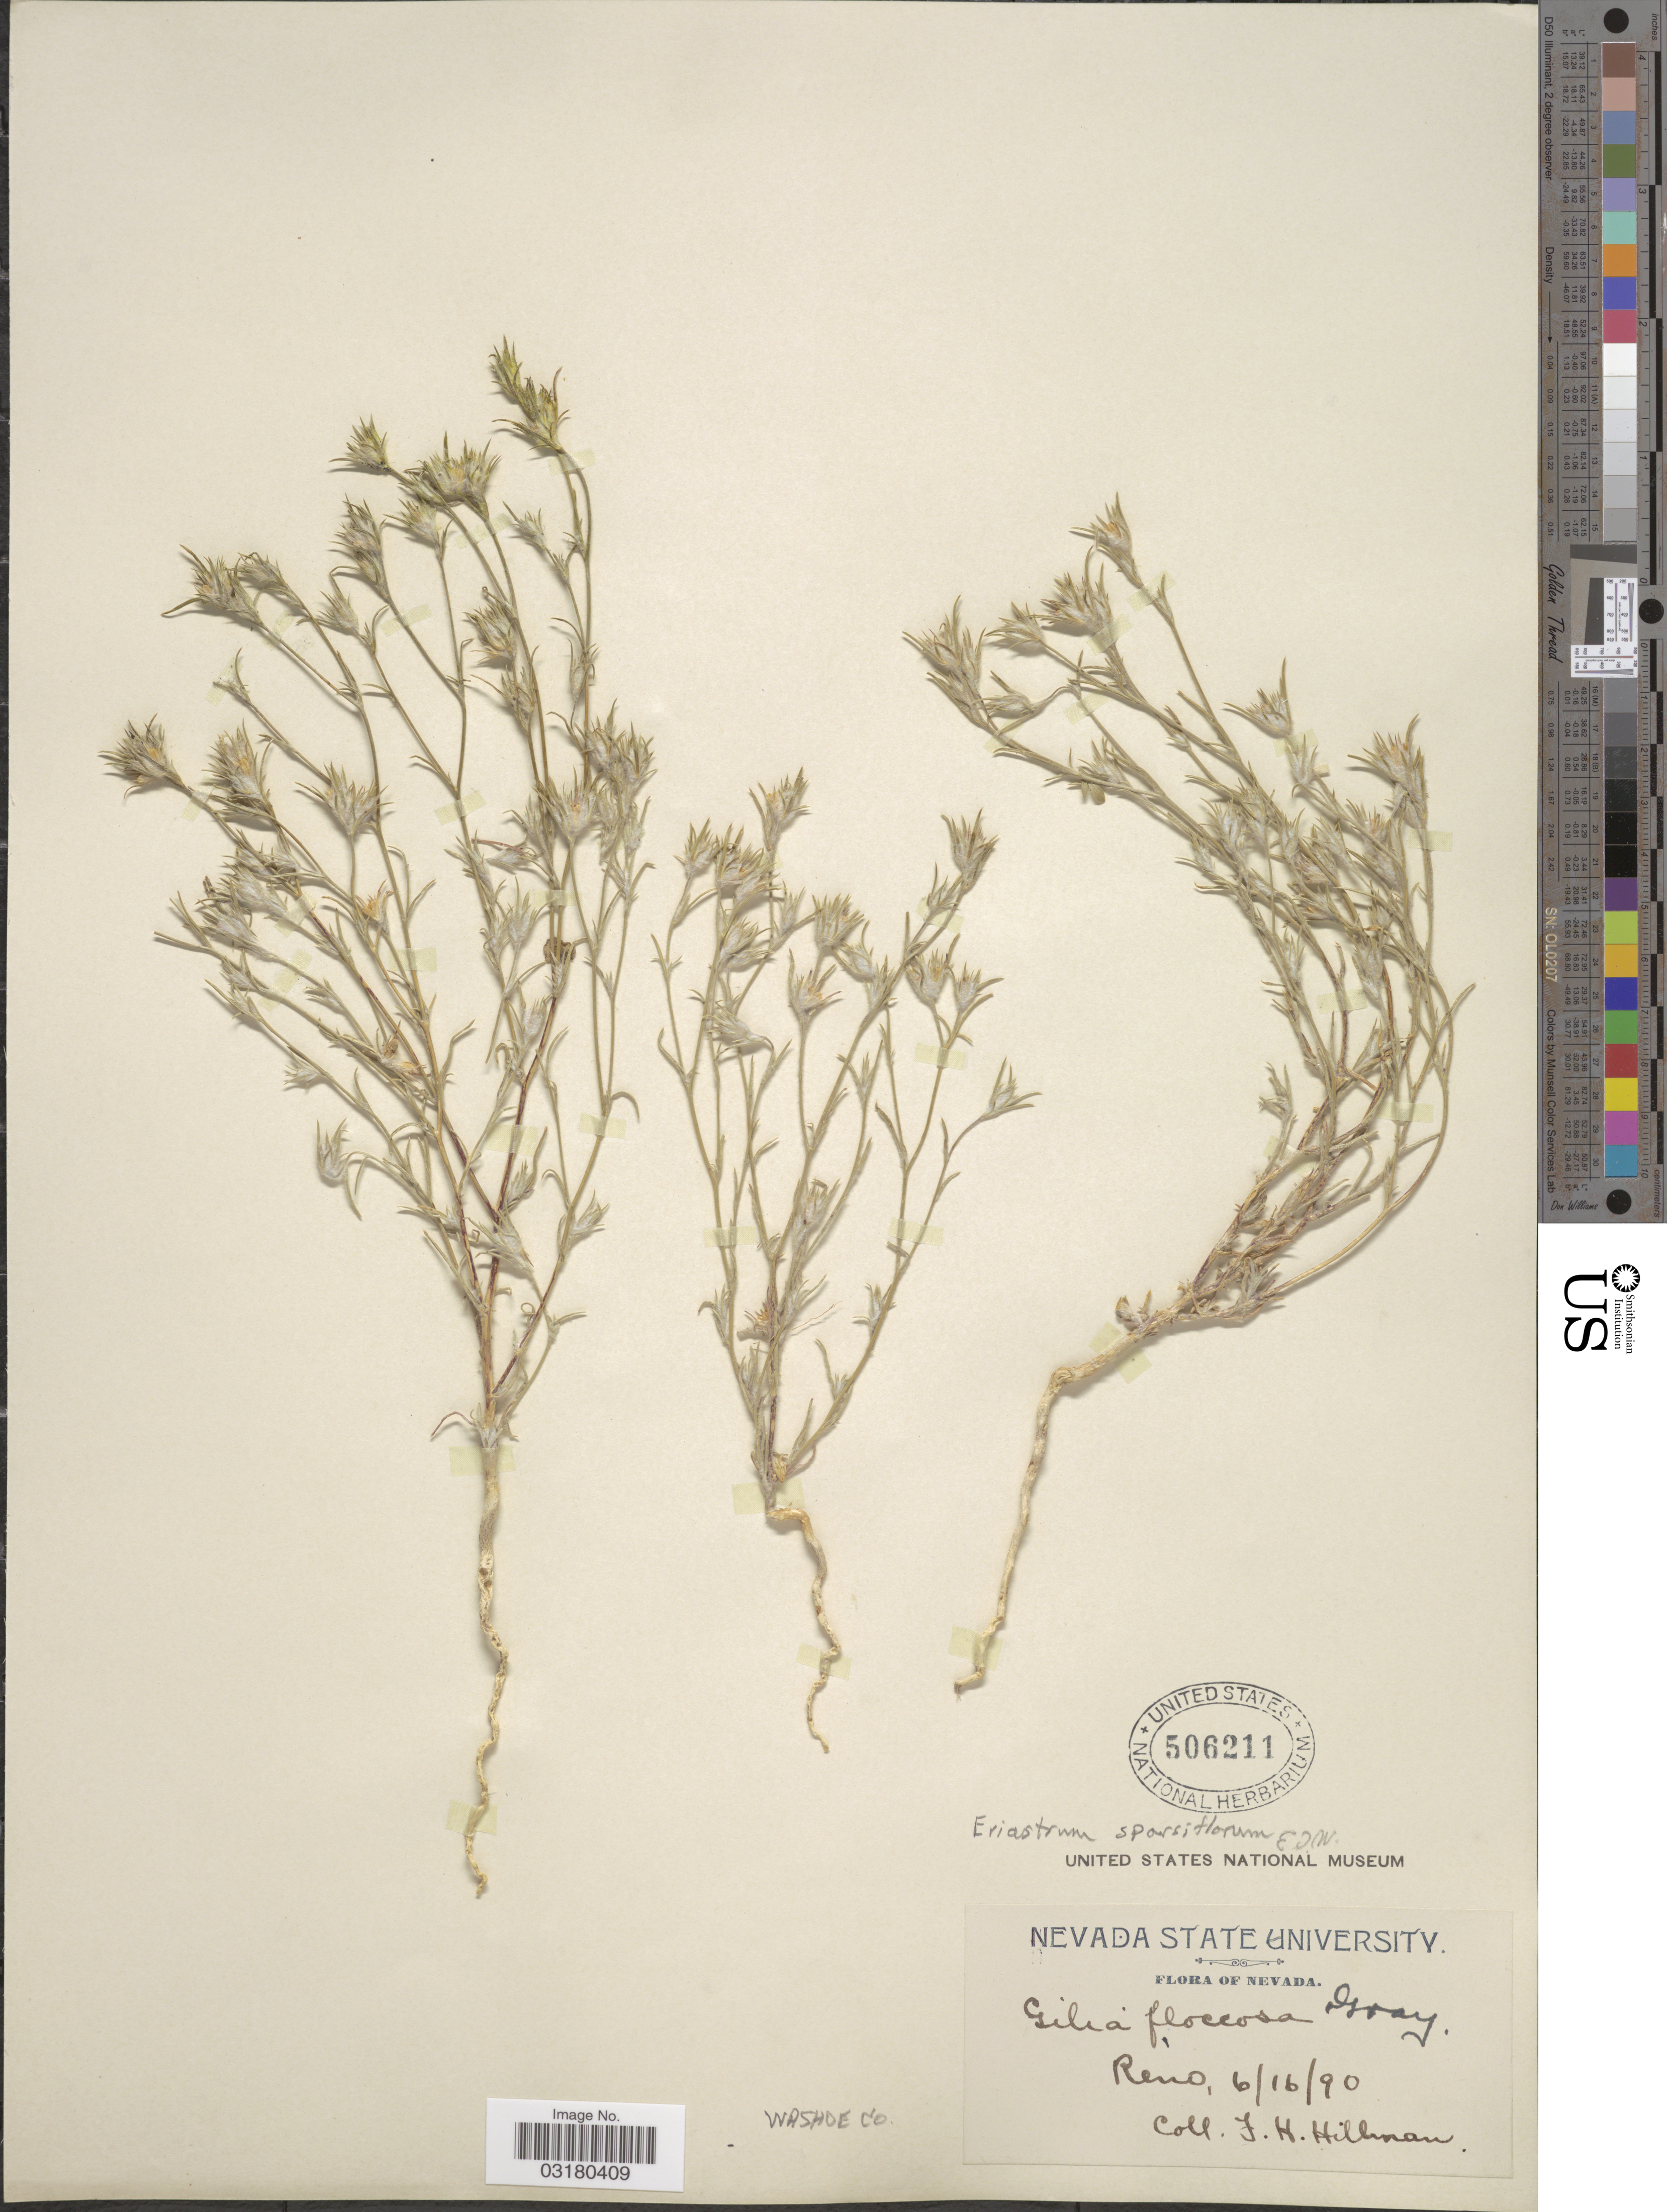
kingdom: Plantae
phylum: Tracheophyta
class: Magnoliopsida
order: Ericales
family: Polemoniaceae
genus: Eriastrum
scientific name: Eriastrum sparsiflorum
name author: (Eastw.) H. Mason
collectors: F. Hillman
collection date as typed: Transcribed d/m/y: 16/6/90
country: United States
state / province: Nevada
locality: Washoe Co. Reno. Washoe Co.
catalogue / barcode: US 506211